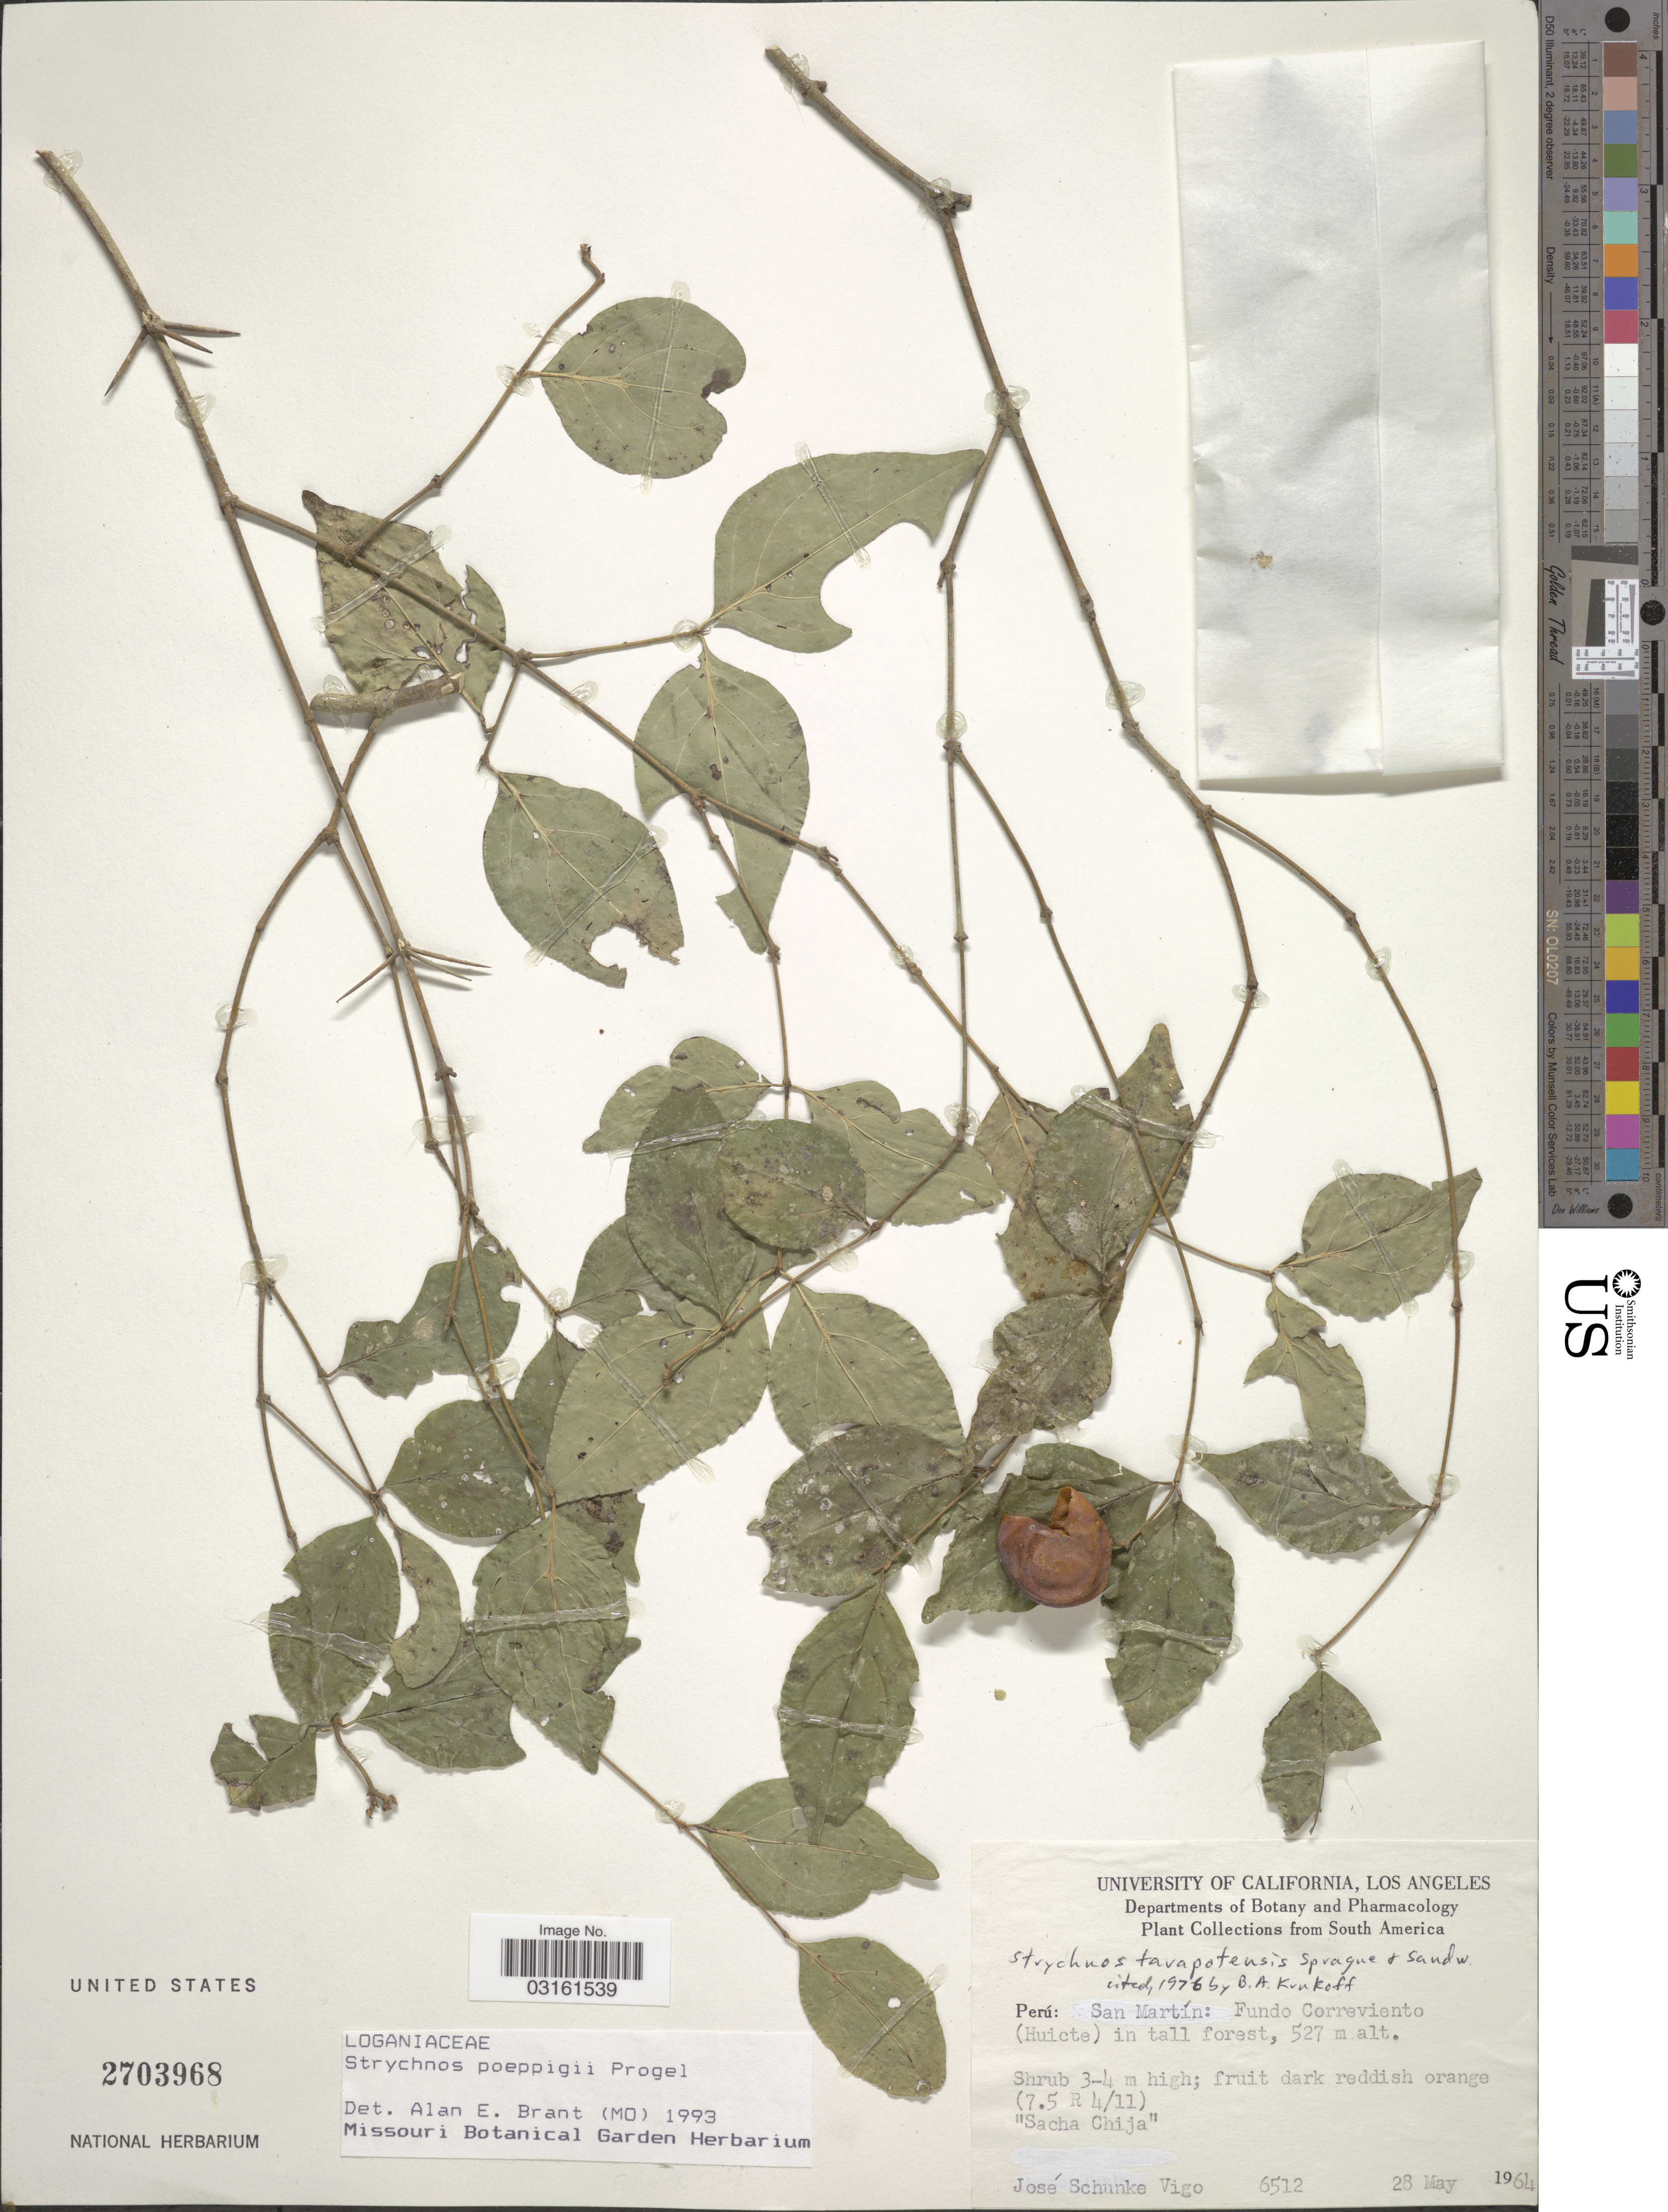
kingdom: Plantae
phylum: Tracheophyta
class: Magnoliopsida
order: Gentianales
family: Loganiaceae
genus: Strychnos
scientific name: Strychnos poeppigii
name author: Progel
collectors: J. Schunke Vigo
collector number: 6512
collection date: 1964-05-28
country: Peru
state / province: San Martín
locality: Fundo Correviento (Huicte) in tall forest. (7.5 R 4/11).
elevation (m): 527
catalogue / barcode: US 2703968